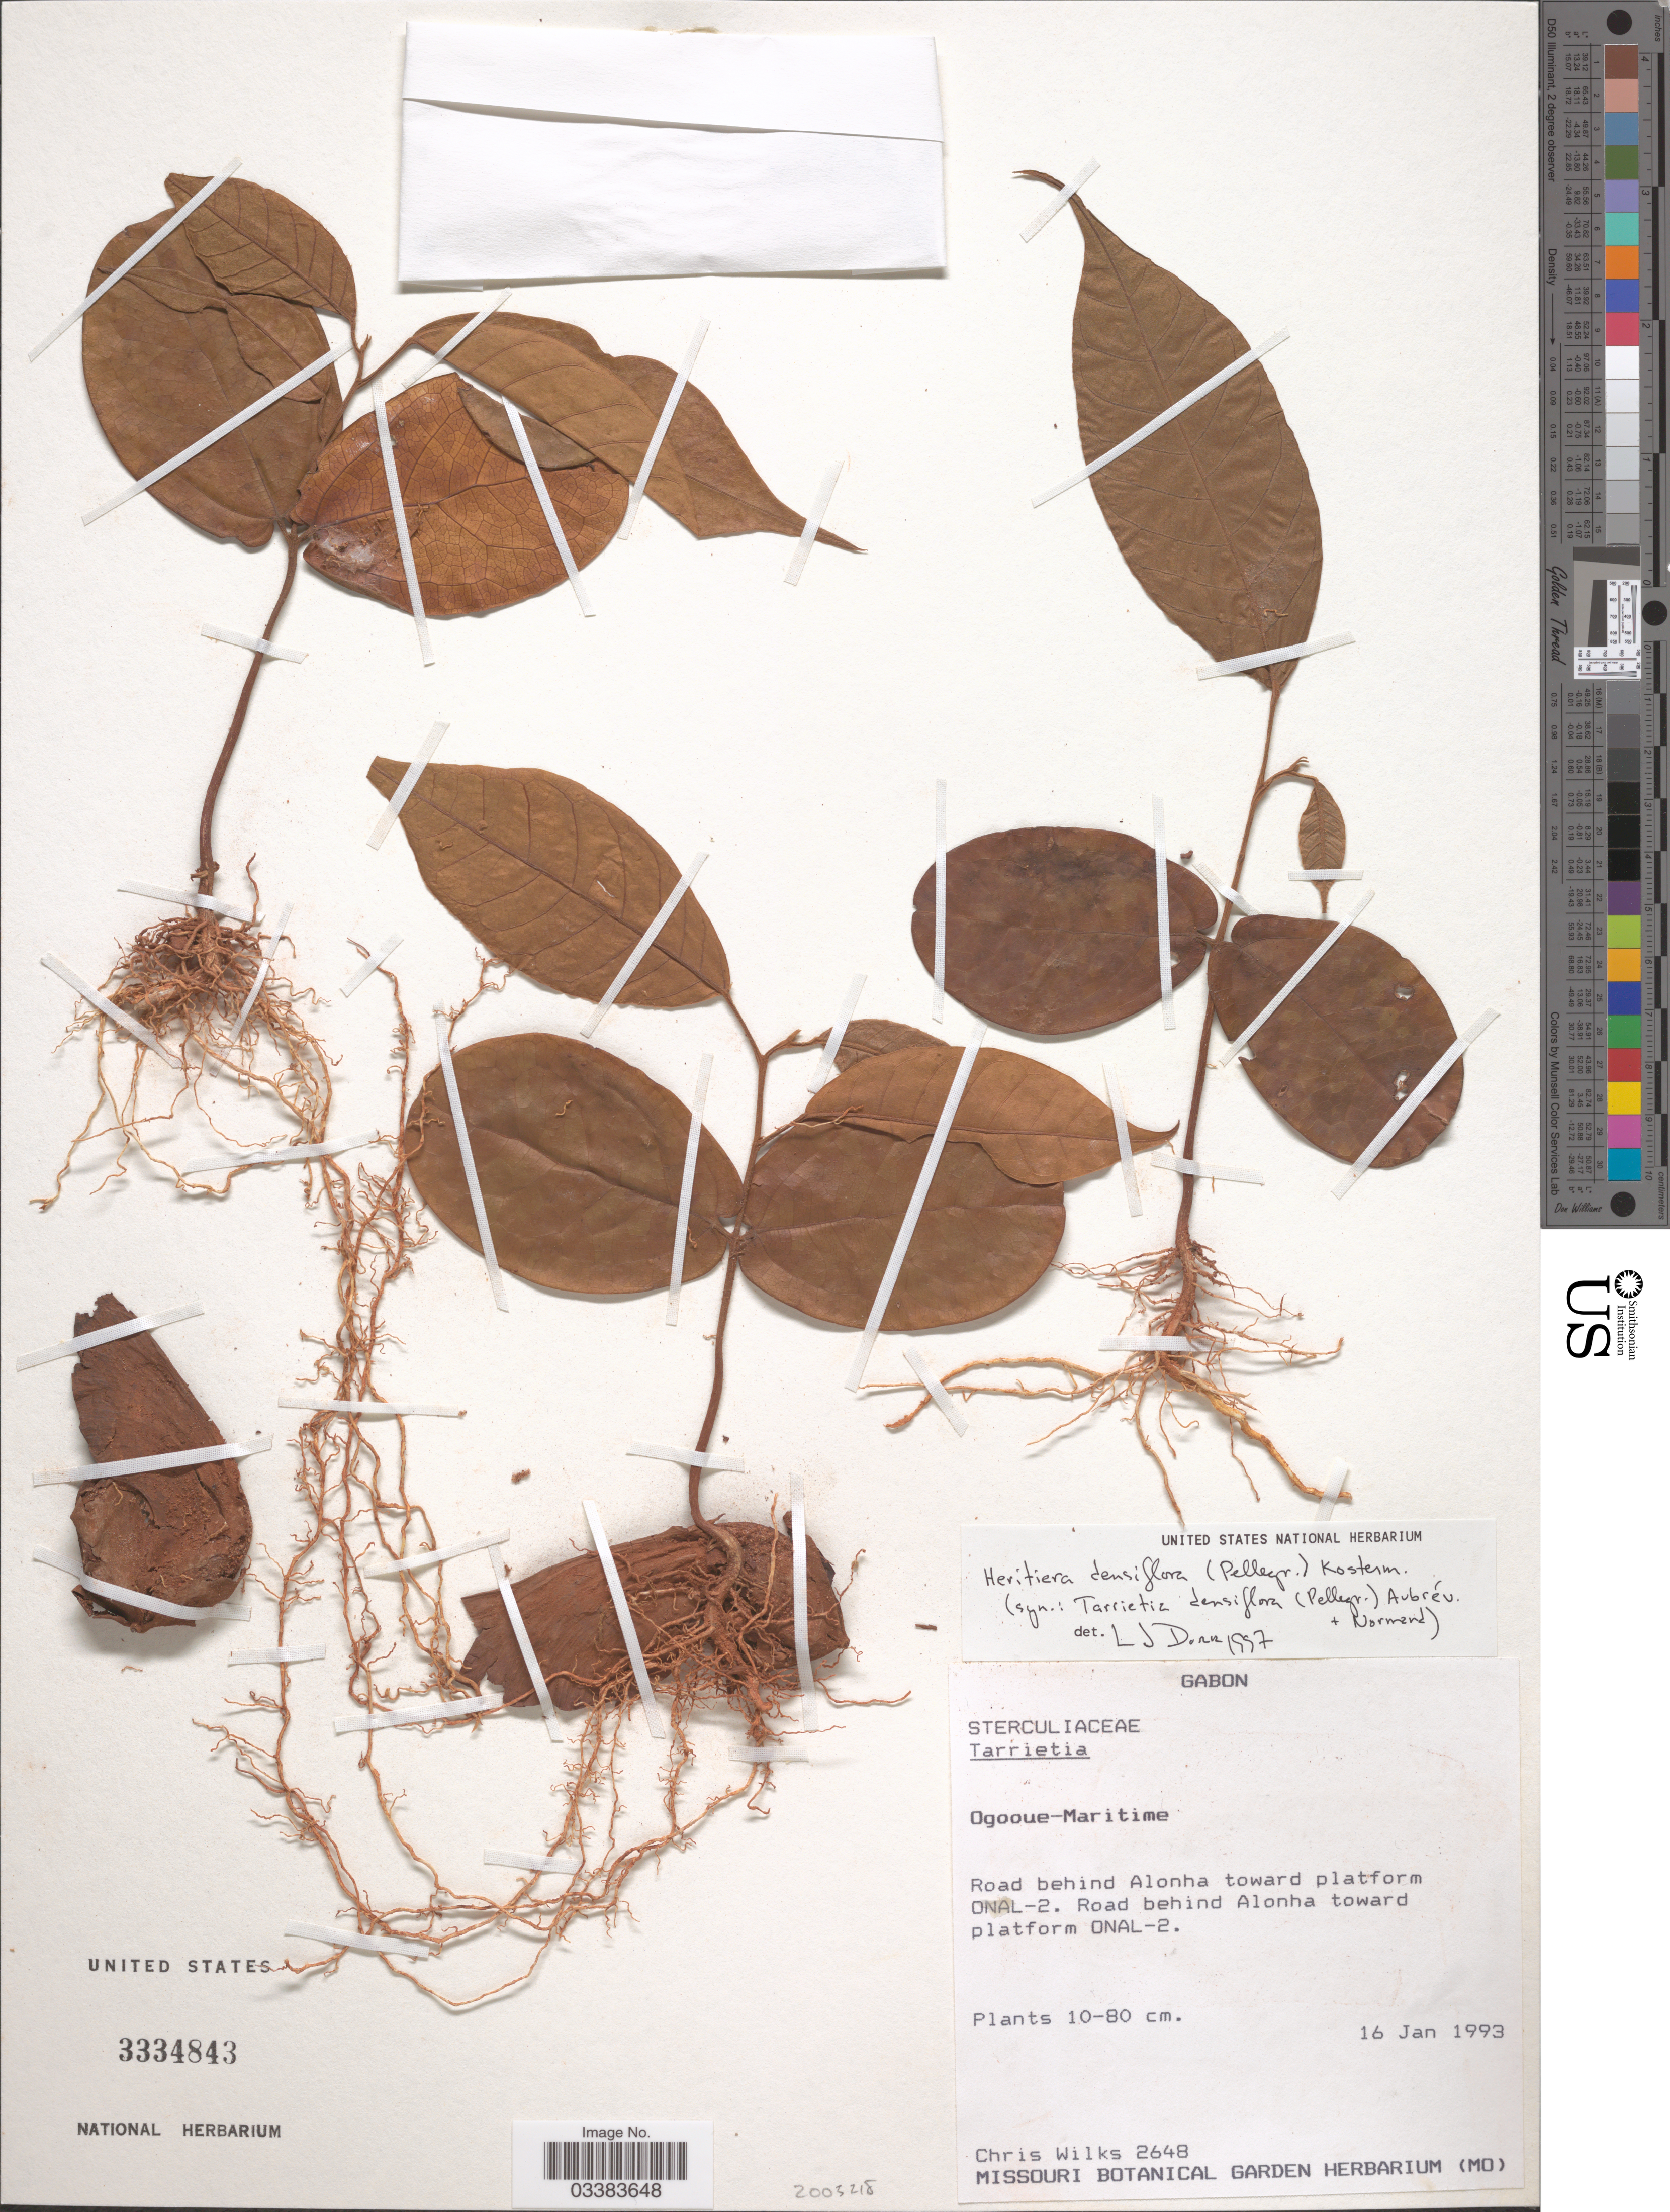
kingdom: Plantae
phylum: Tracheophyta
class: Magnoliopsida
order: Malvales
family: Malvaceae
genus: Heritiera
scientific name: Heritiera densiflora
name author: (Pellegr.) Kosterm.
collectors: C. Wilks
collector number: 2648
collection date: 1993-01-16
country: Gabon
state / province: Ogooue-Maritime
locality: Road behind Alonha toward platform ONAL-2. Road behind Alonha toward platform ONAL-2.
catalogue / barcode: US 3334843